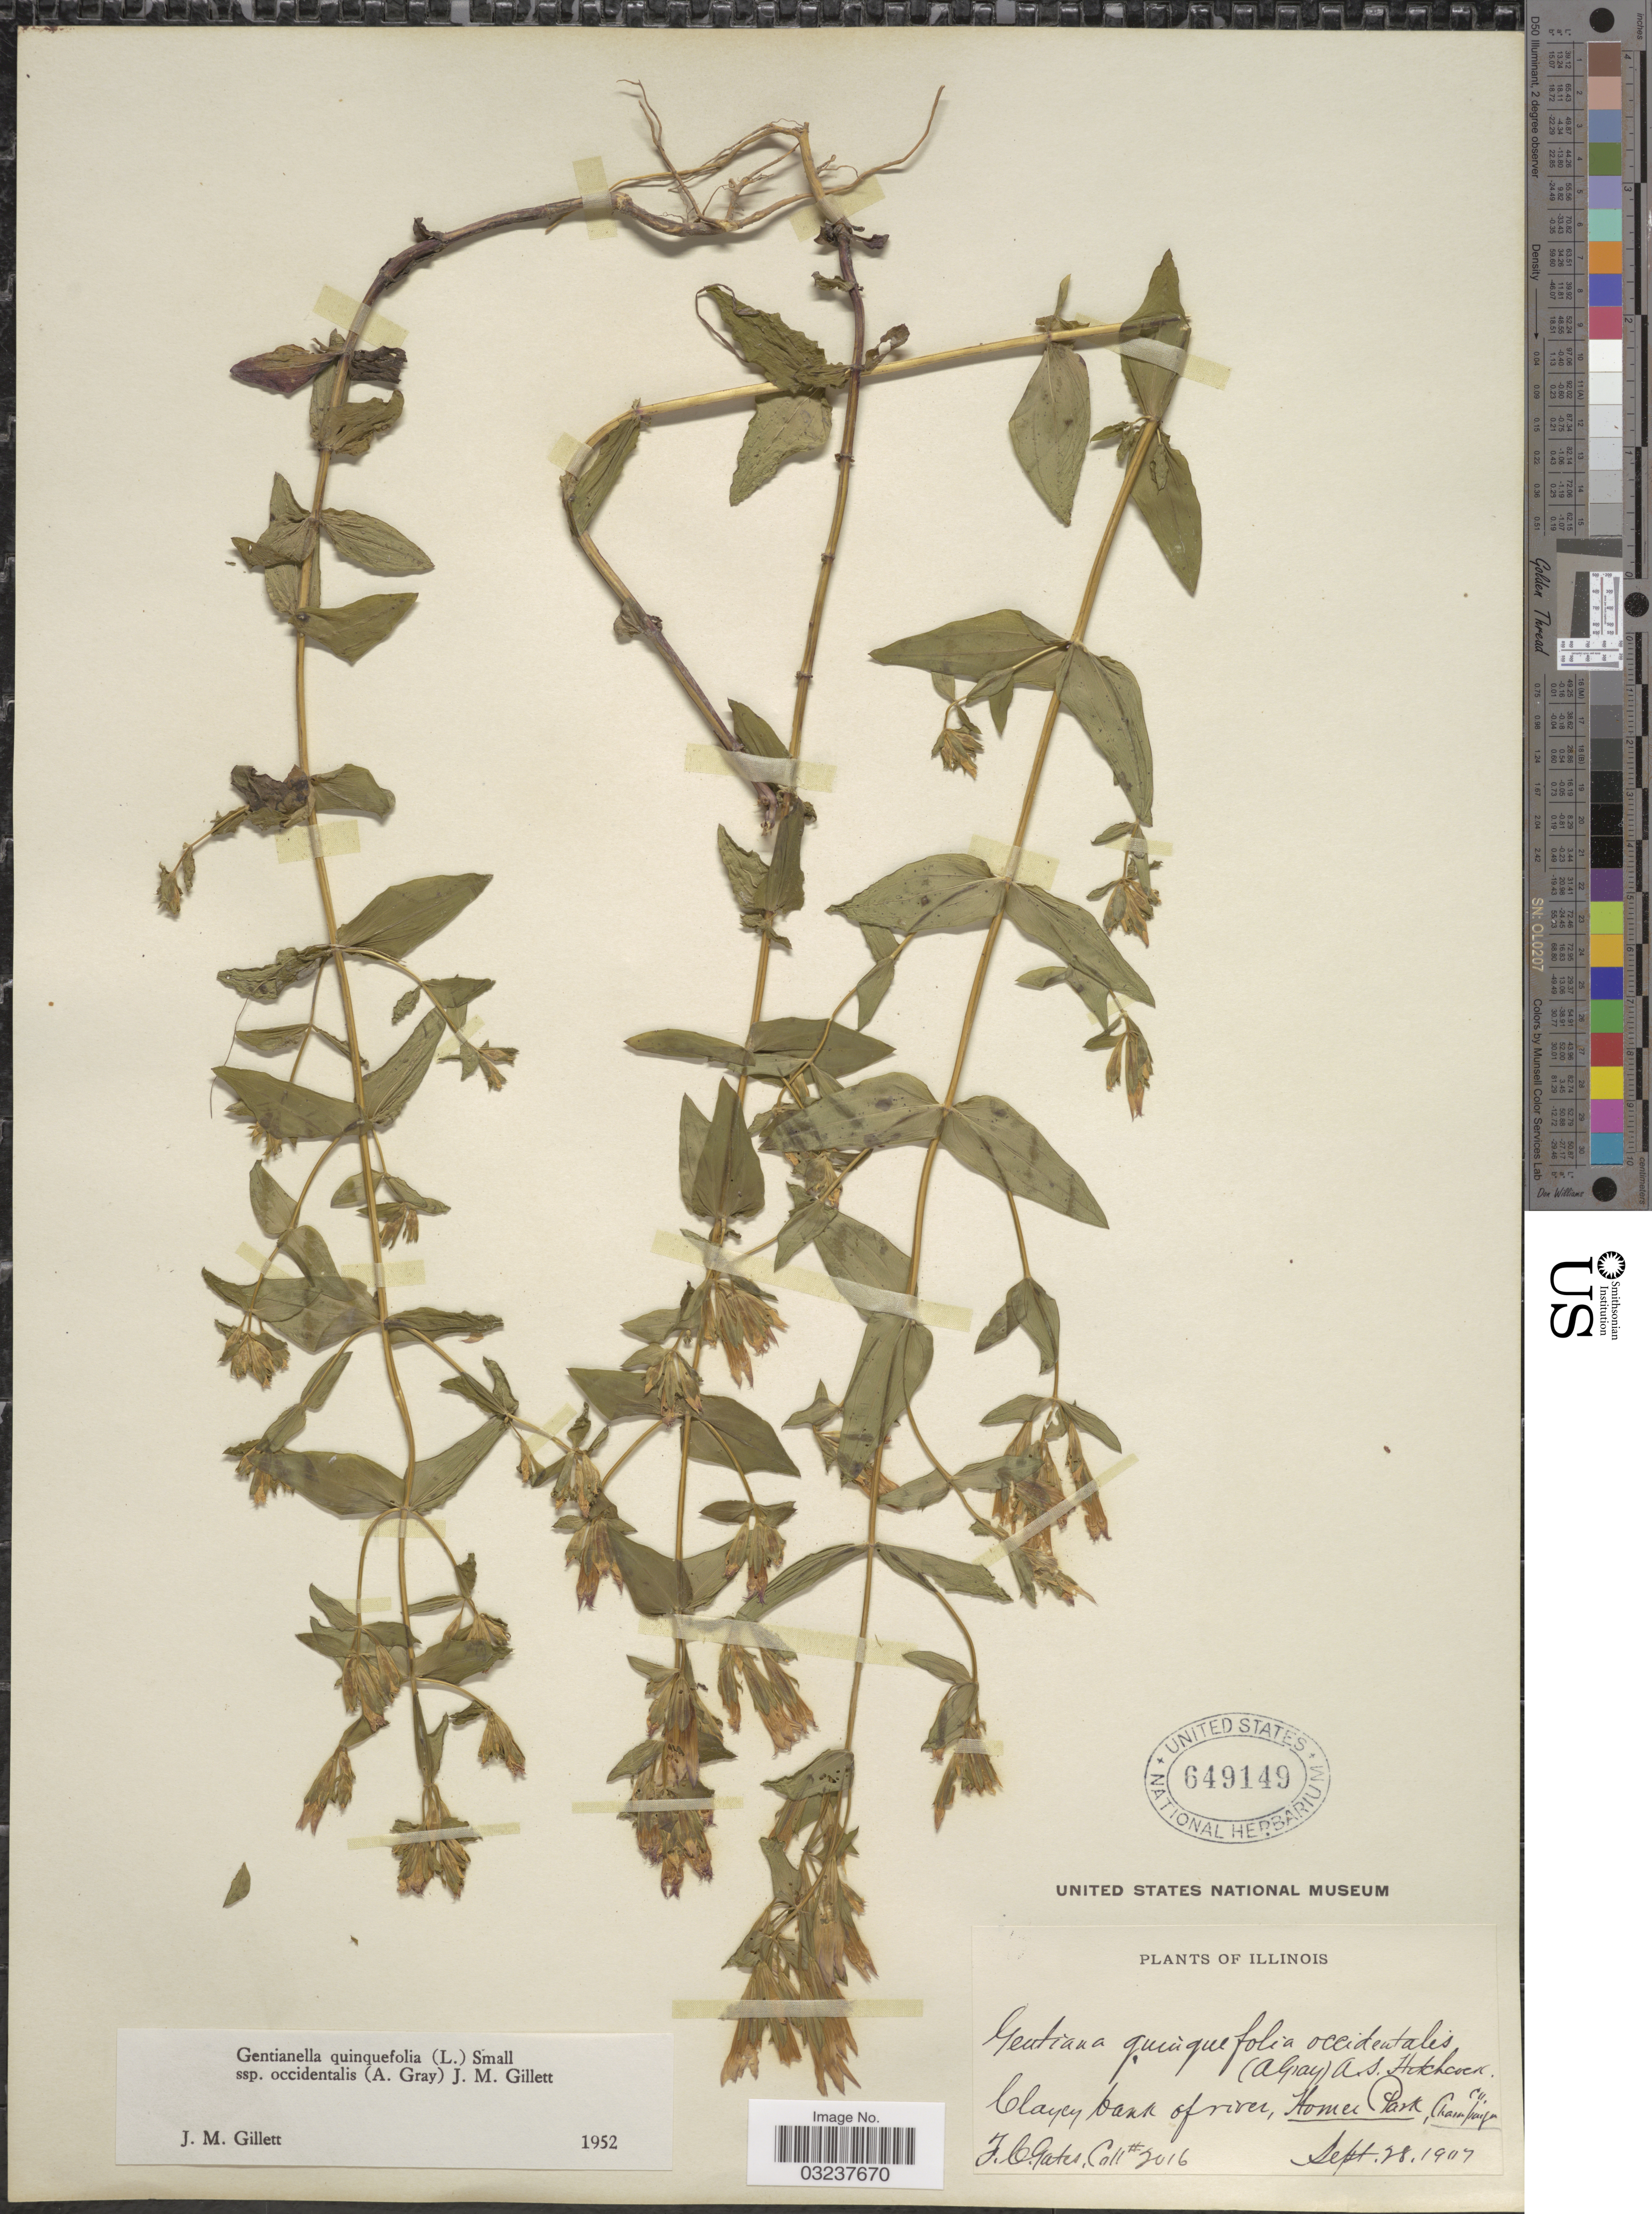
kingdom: Plantae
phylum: Tracheophyta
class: Magnoliopsida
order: Gentianales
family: Gentianaceae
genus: Gentianella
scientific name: Gentianella quinquefolia subsp. occidentalis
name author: (A. Gray) J.M. Gillett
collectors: F. C. Gates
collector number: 2016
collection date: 1907-09-28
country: United States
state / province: Illinois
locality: Clayey bank of river, Homer Park, Champaign Co.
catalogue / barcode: US 649149